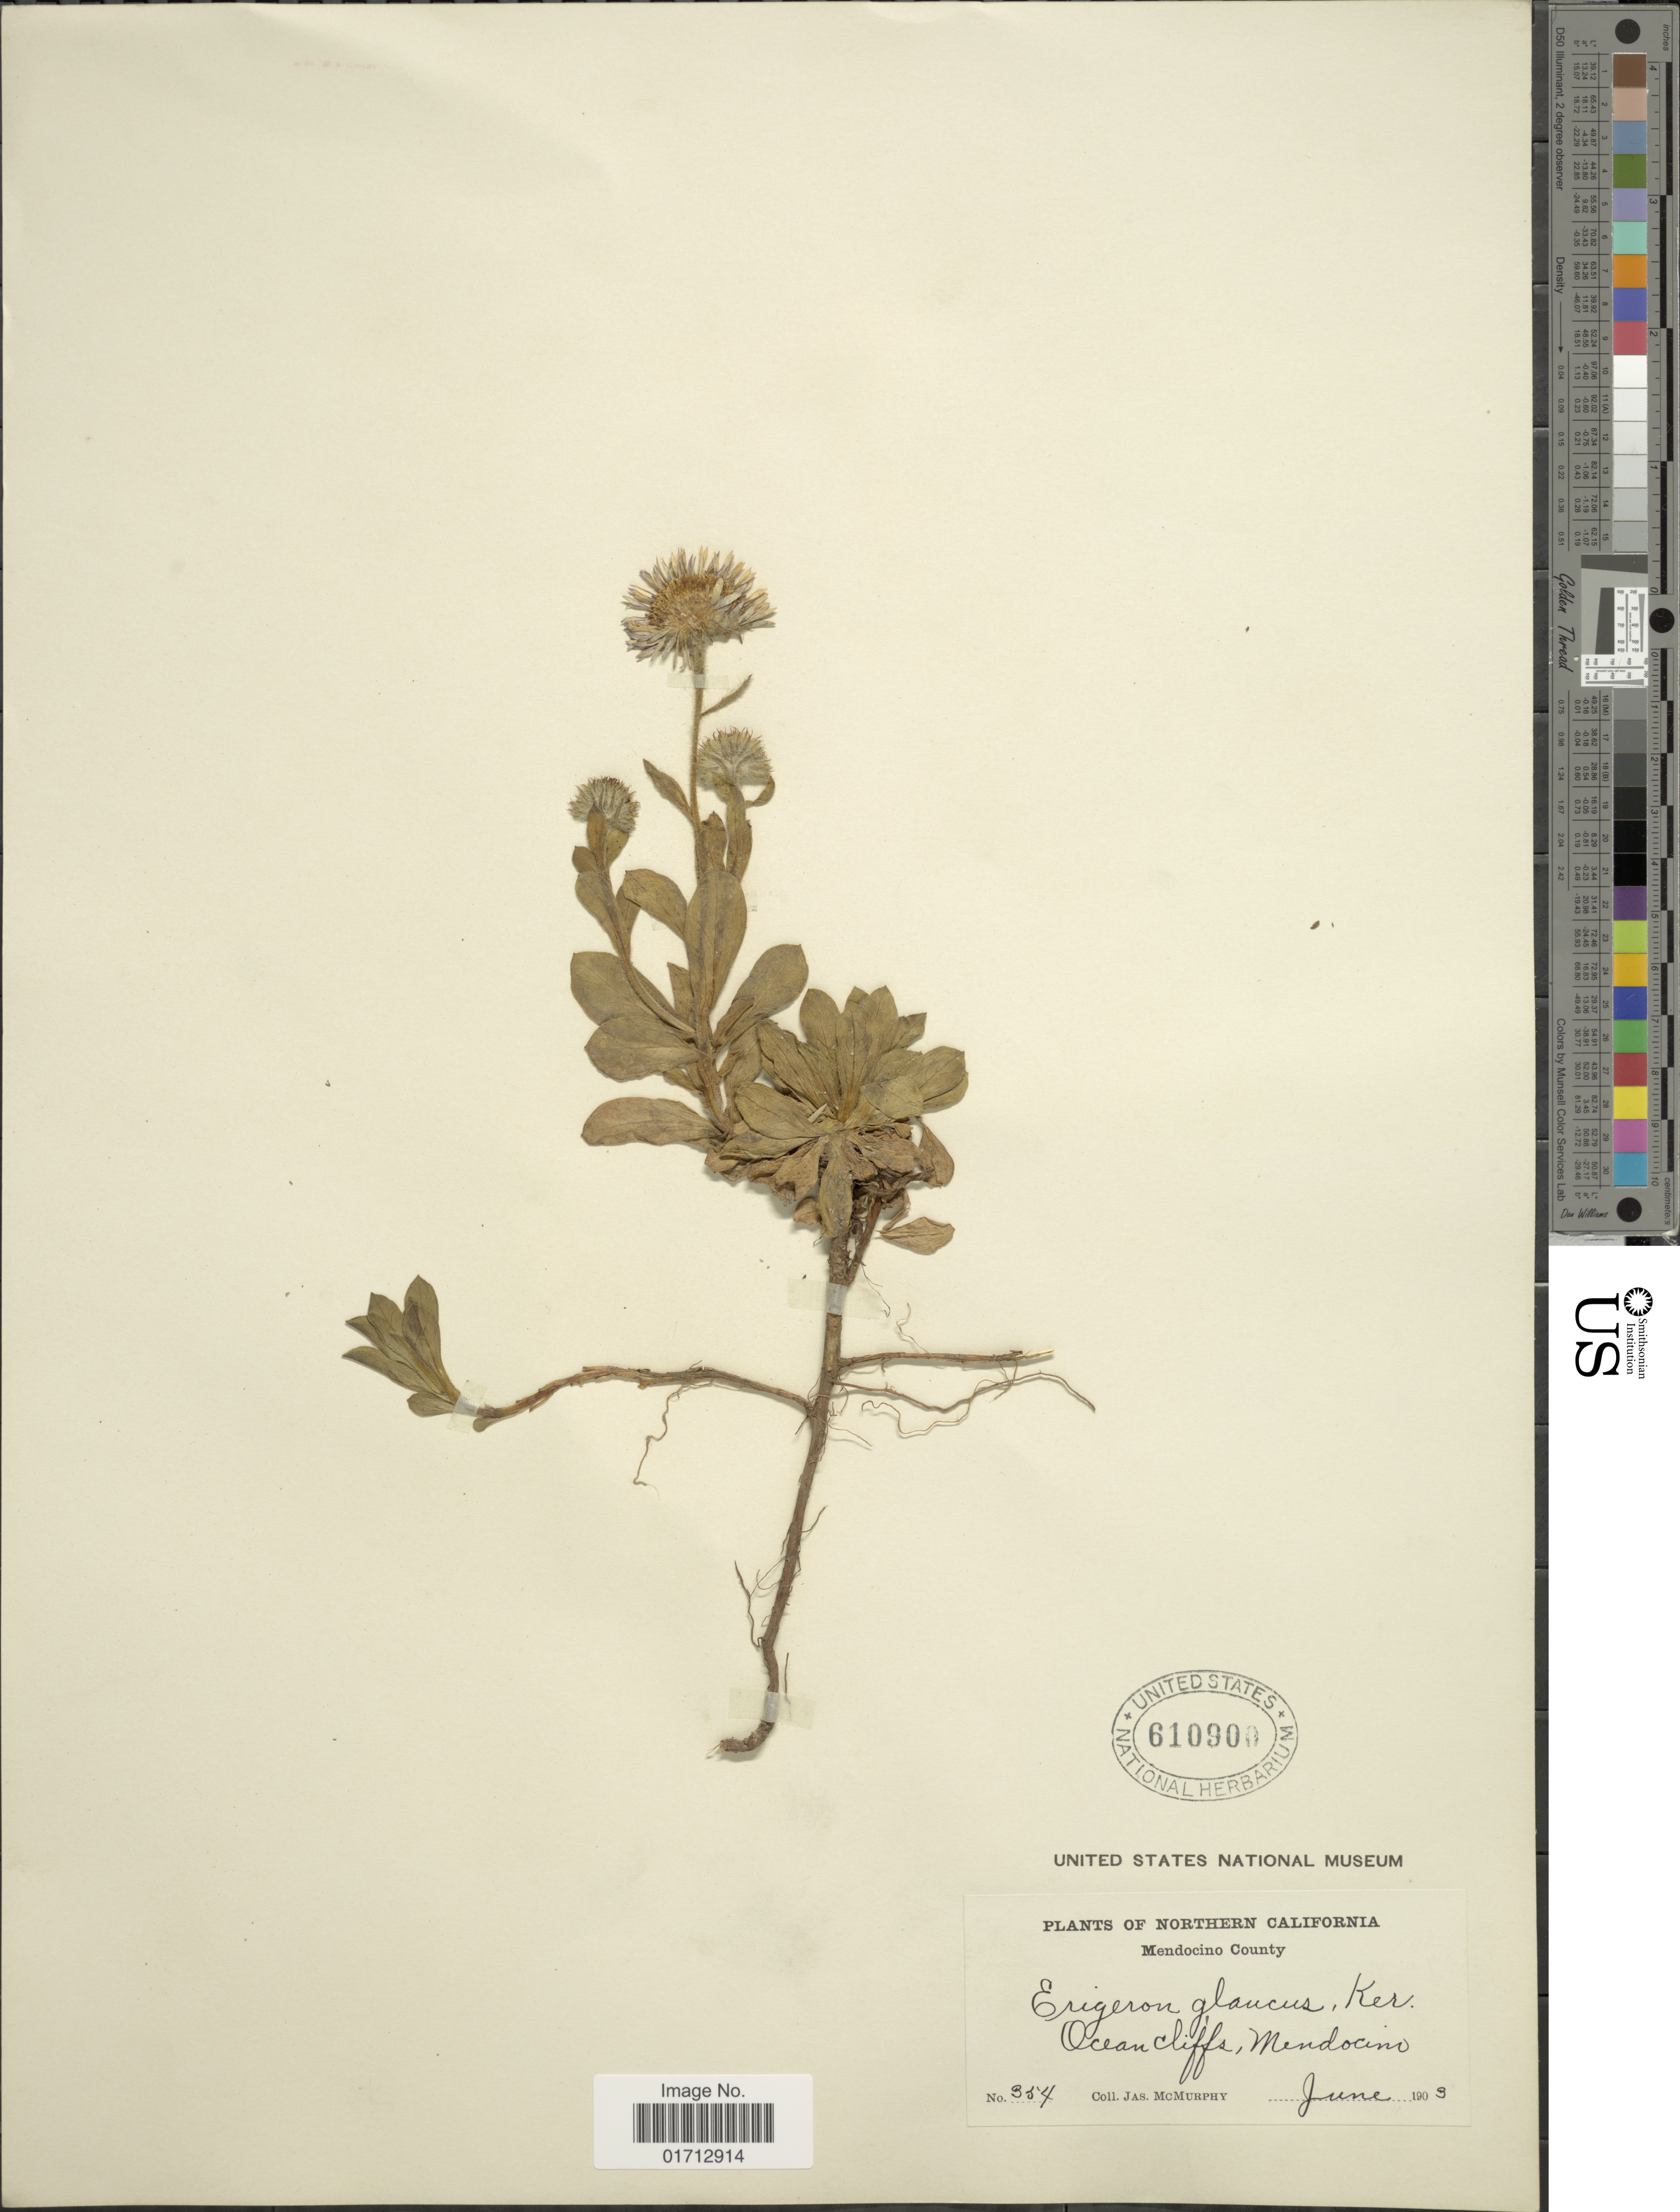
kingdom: Plantae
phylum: Tracheophyta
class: Magnoliopsida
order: Asterales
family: Asteraceae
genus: Erigeron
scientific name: Erigeron glaucus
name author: Ker Gawl.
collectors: J. McMurphy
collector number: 354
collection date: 1903-06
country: United States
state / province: California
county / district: Mendocino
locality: Northern California, Mendocino County, Ocean cliffs.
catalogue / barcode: US 610900